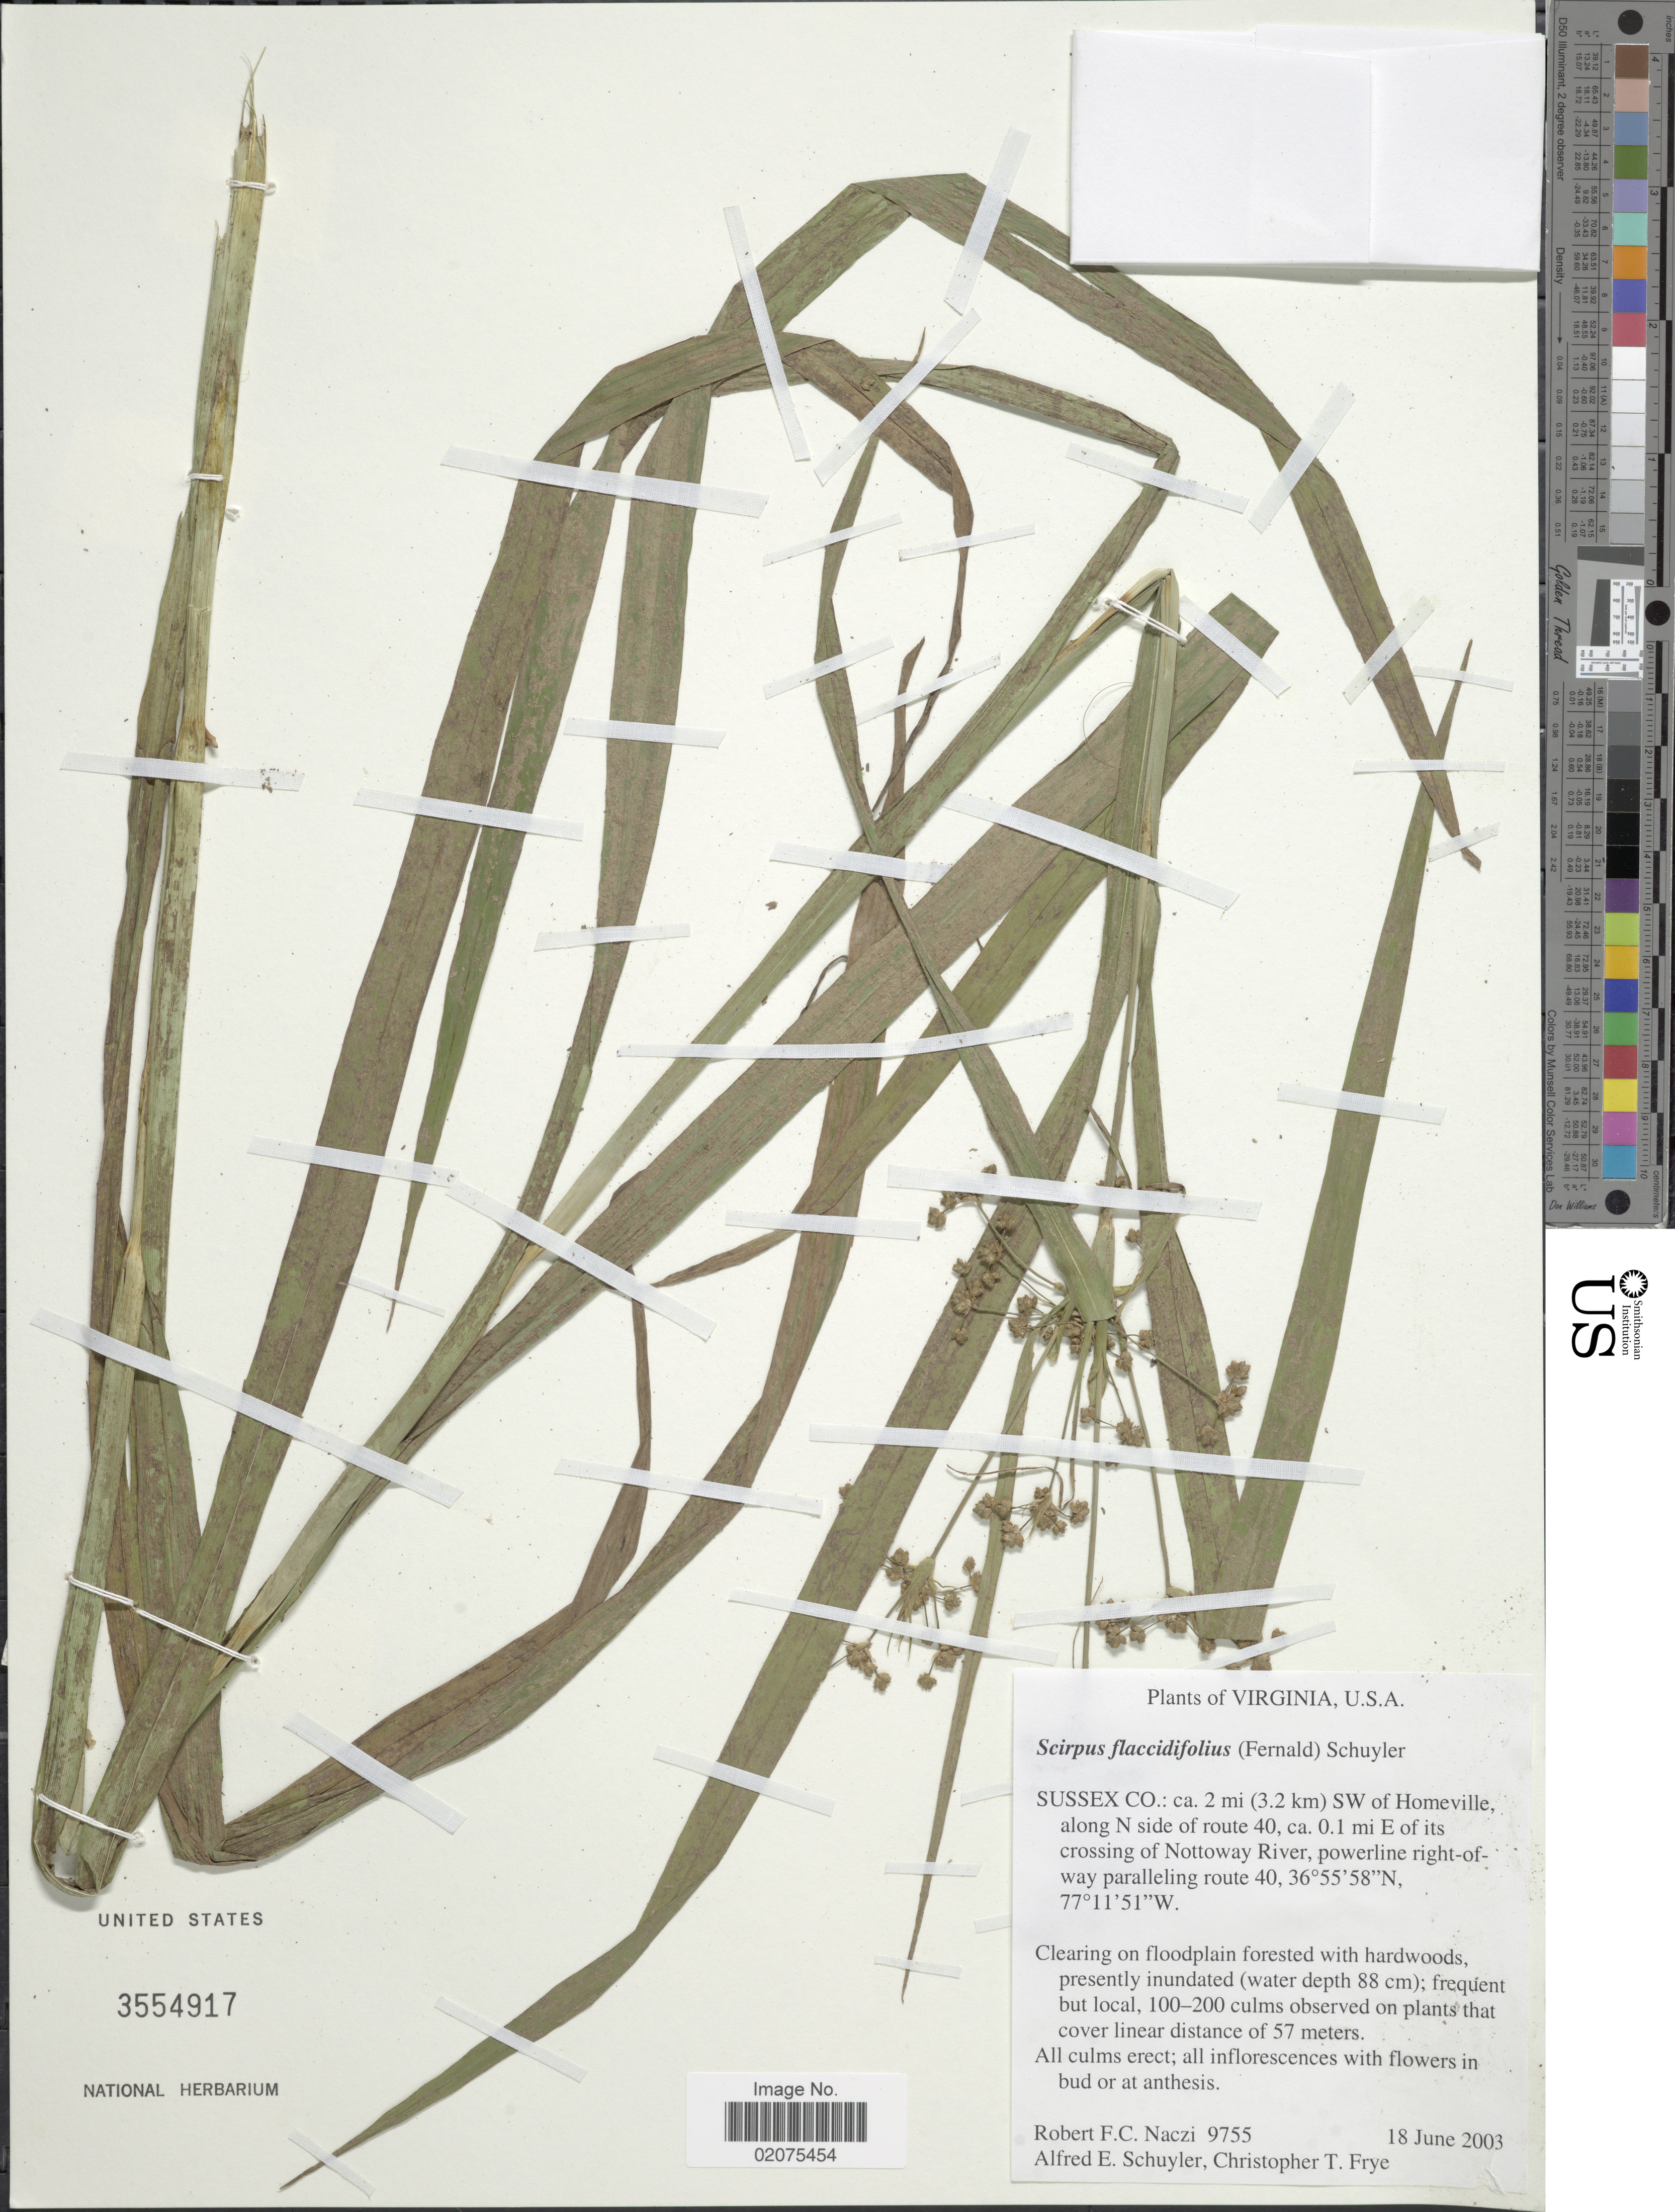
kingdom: Plantae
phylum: Tracheophyta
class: Liliopsida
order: Poales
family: Cyperaceae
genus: Scirpus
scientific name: Scirpus flaccidifolius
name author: (Fernald) Schuyler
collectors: R. F. C. Naczi, A. Schuyler & C. Frye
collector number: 9755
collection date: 2003-06-18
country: United States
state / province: Virginia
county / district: Sussex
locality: U.S.A. Sussex Co.: ca. 2 mi. (3.2 km) SW of Homeville, along N side of route 40, ca. 0.1 mi E. of its crossing of Nottoway River, powerline right-of-way paralleling route 40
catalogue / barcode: US 3554917